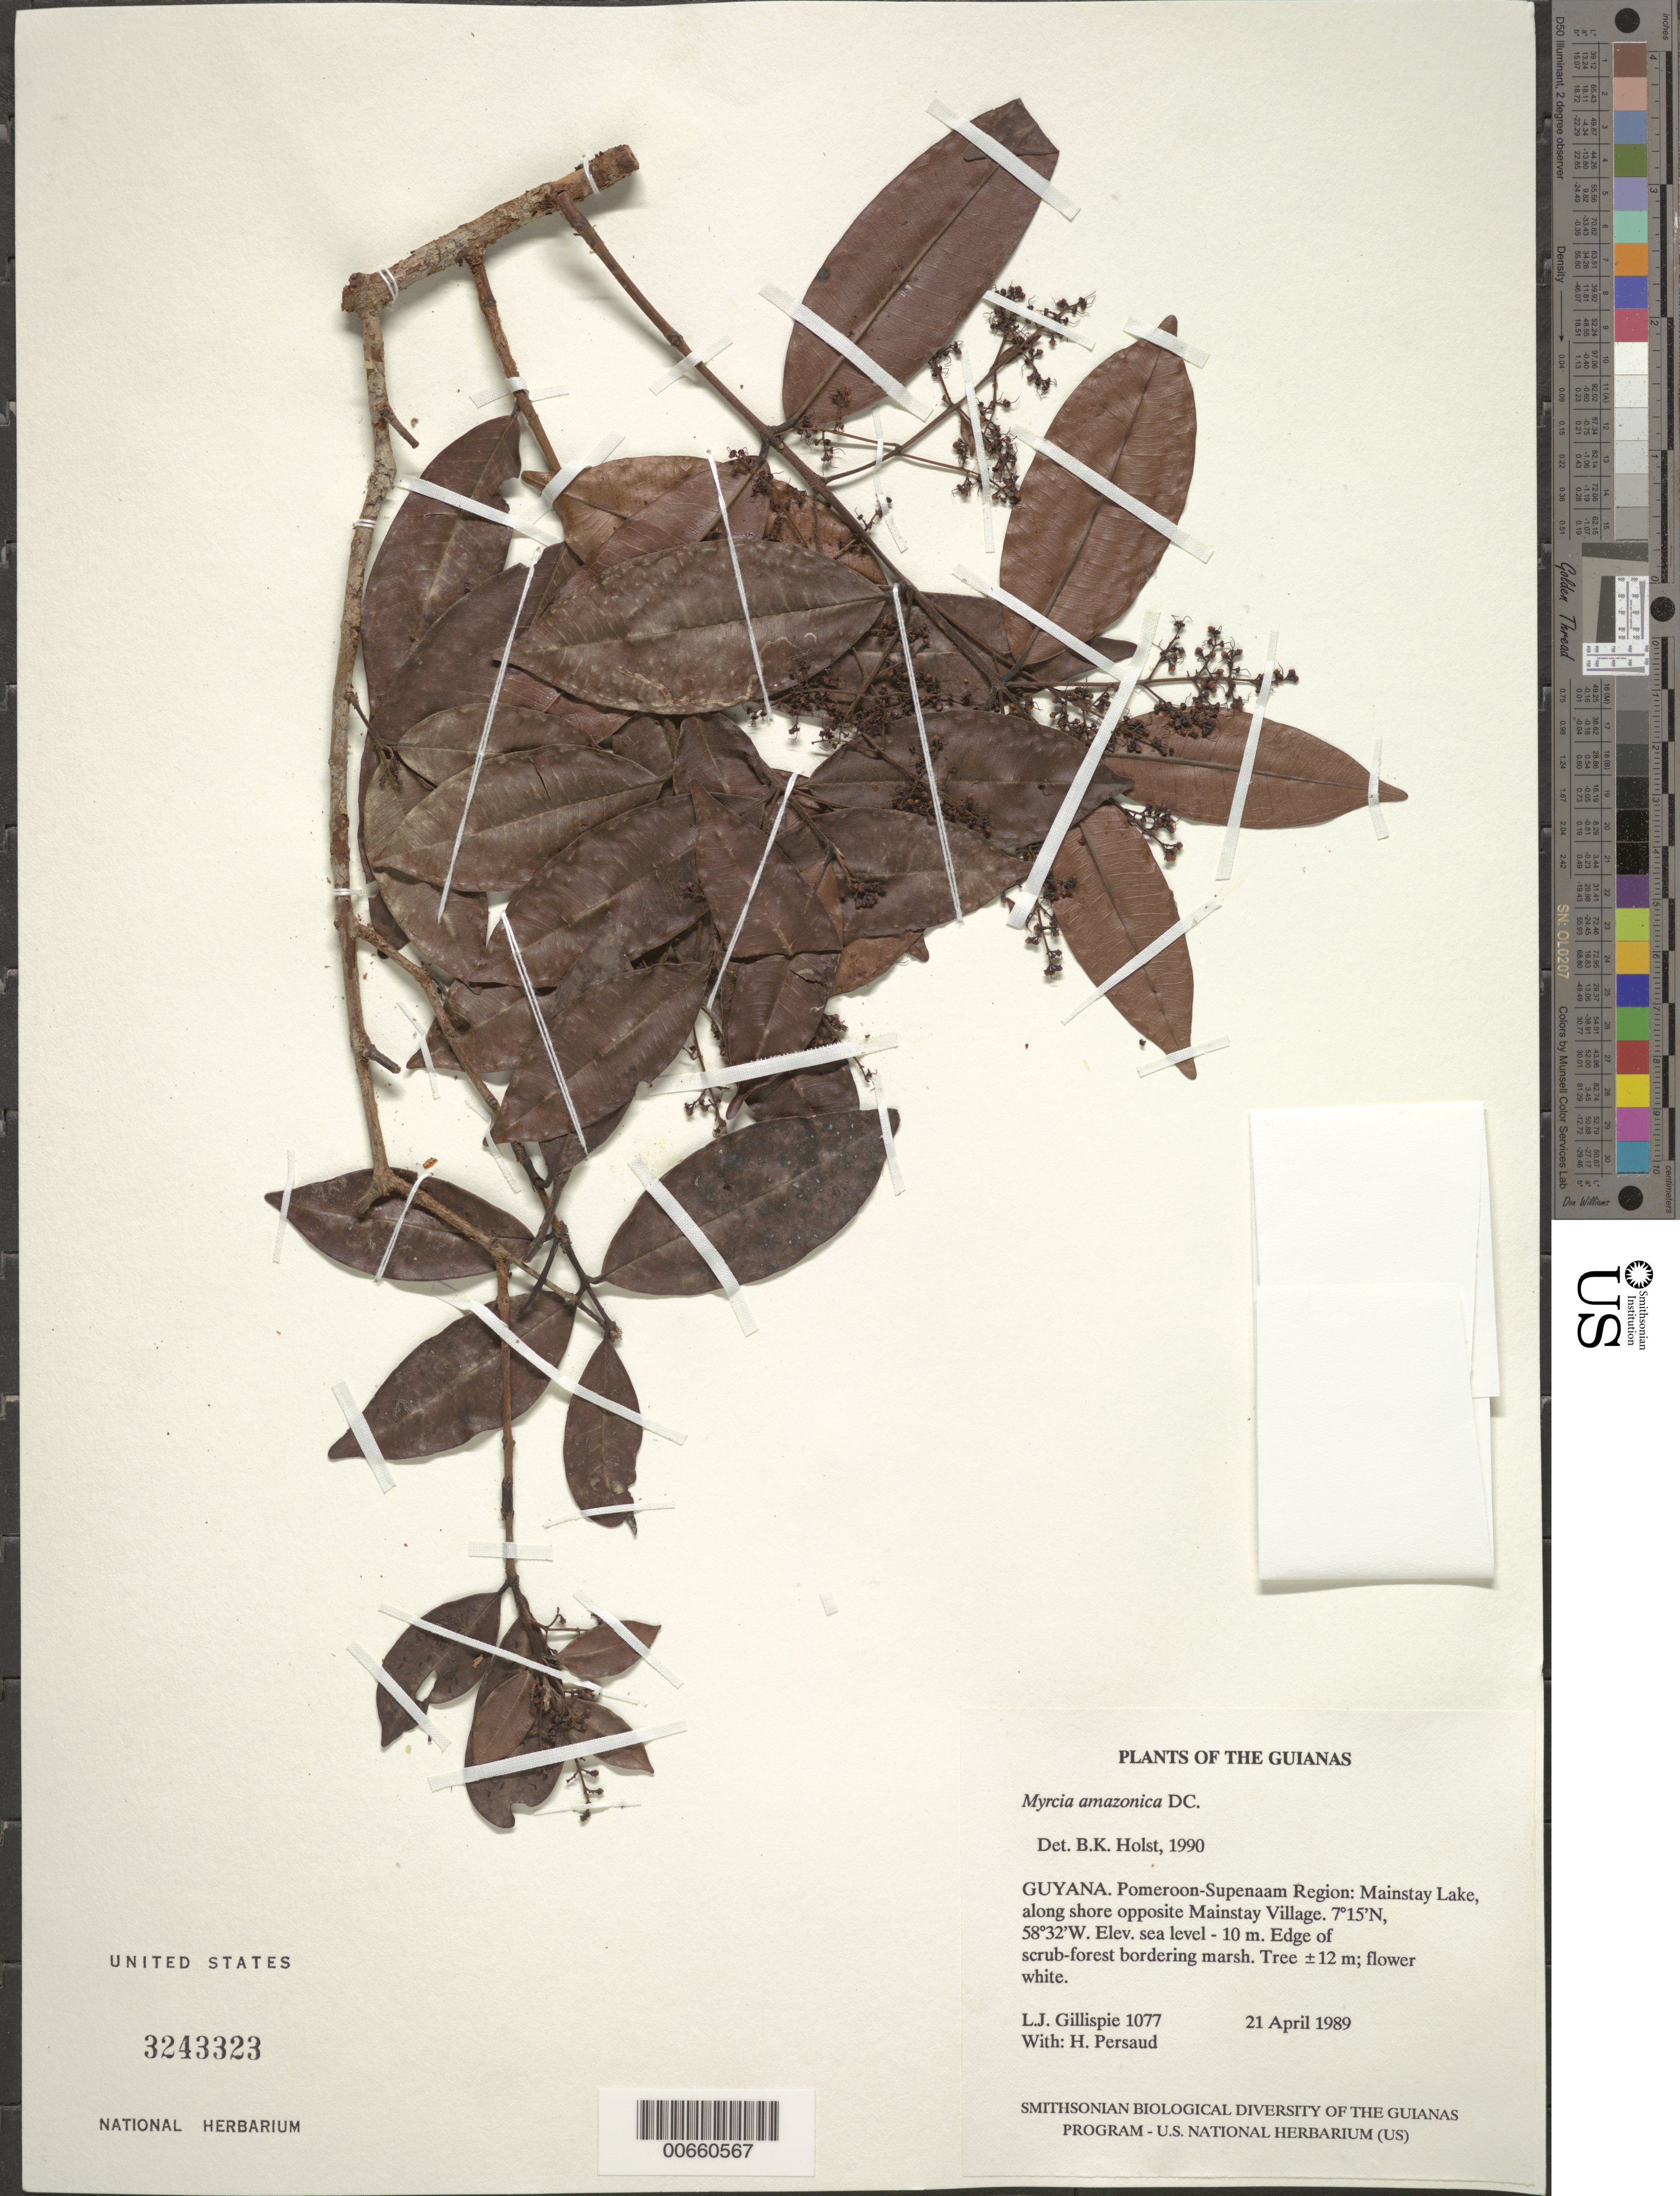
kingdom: Plantae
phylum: Tracheophyta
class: Magnoliopsida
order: Myrtales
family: Myrtaceae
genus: Myrcia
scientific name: Myrcia amazonica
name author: DC.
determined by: Holst, Bruce K.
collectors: L. J. Gillespie & H. Persaud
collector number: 1077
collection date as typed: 21 April 1989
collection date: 1989-04-21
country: Guyana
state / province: Pomeroon-Supenaam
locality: Mainstay Lake, along shore opposite Mainstay Village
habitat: Edge of scrub-forest bordering marsh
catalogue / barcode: US 3243323